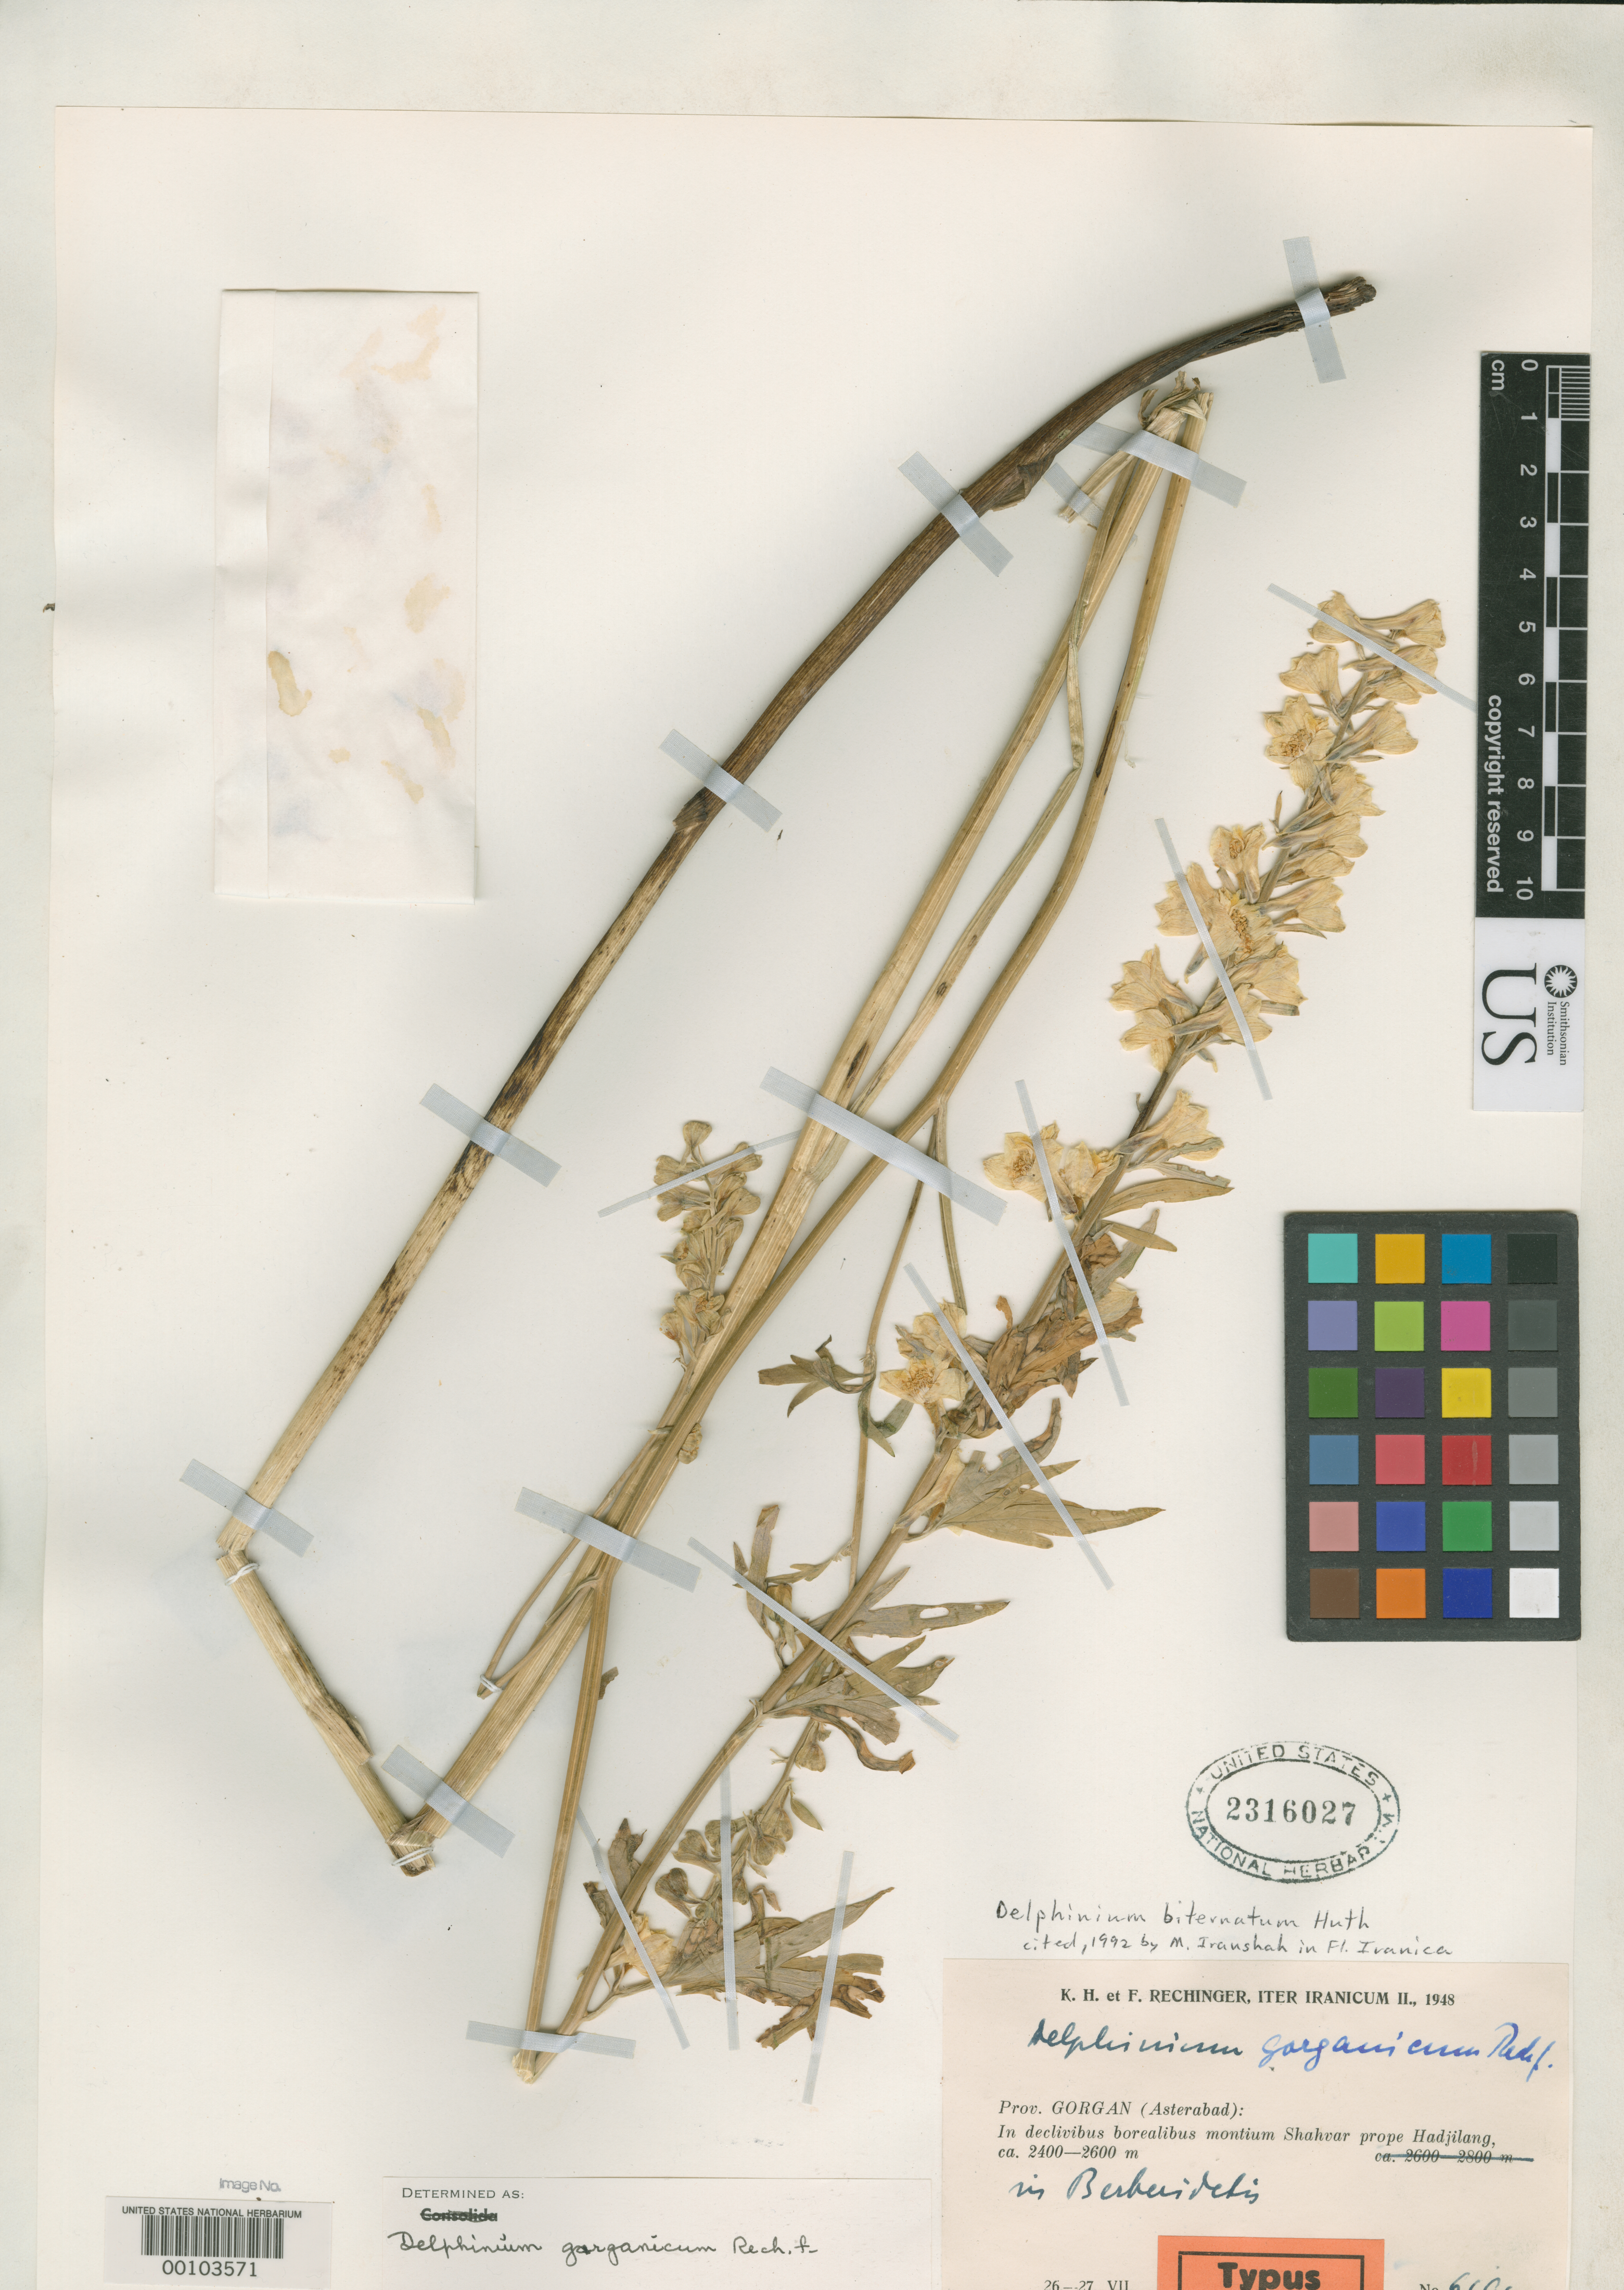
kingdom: Plantae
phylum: Tracheophyta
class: Magnoliopsida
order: Ranunculales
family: Ranunculaceae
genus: Delphinium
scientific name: Delphinium gorganicum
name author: Rech. f.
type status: Isotype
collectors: K. H. Rechinger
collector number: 6191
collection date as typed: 27 Jul 1948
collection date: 1948-07-27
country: Iran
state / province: Mazandaran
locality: Montium Shahvar prope Hadjilang.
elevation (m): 2400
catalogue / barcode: US 2316027